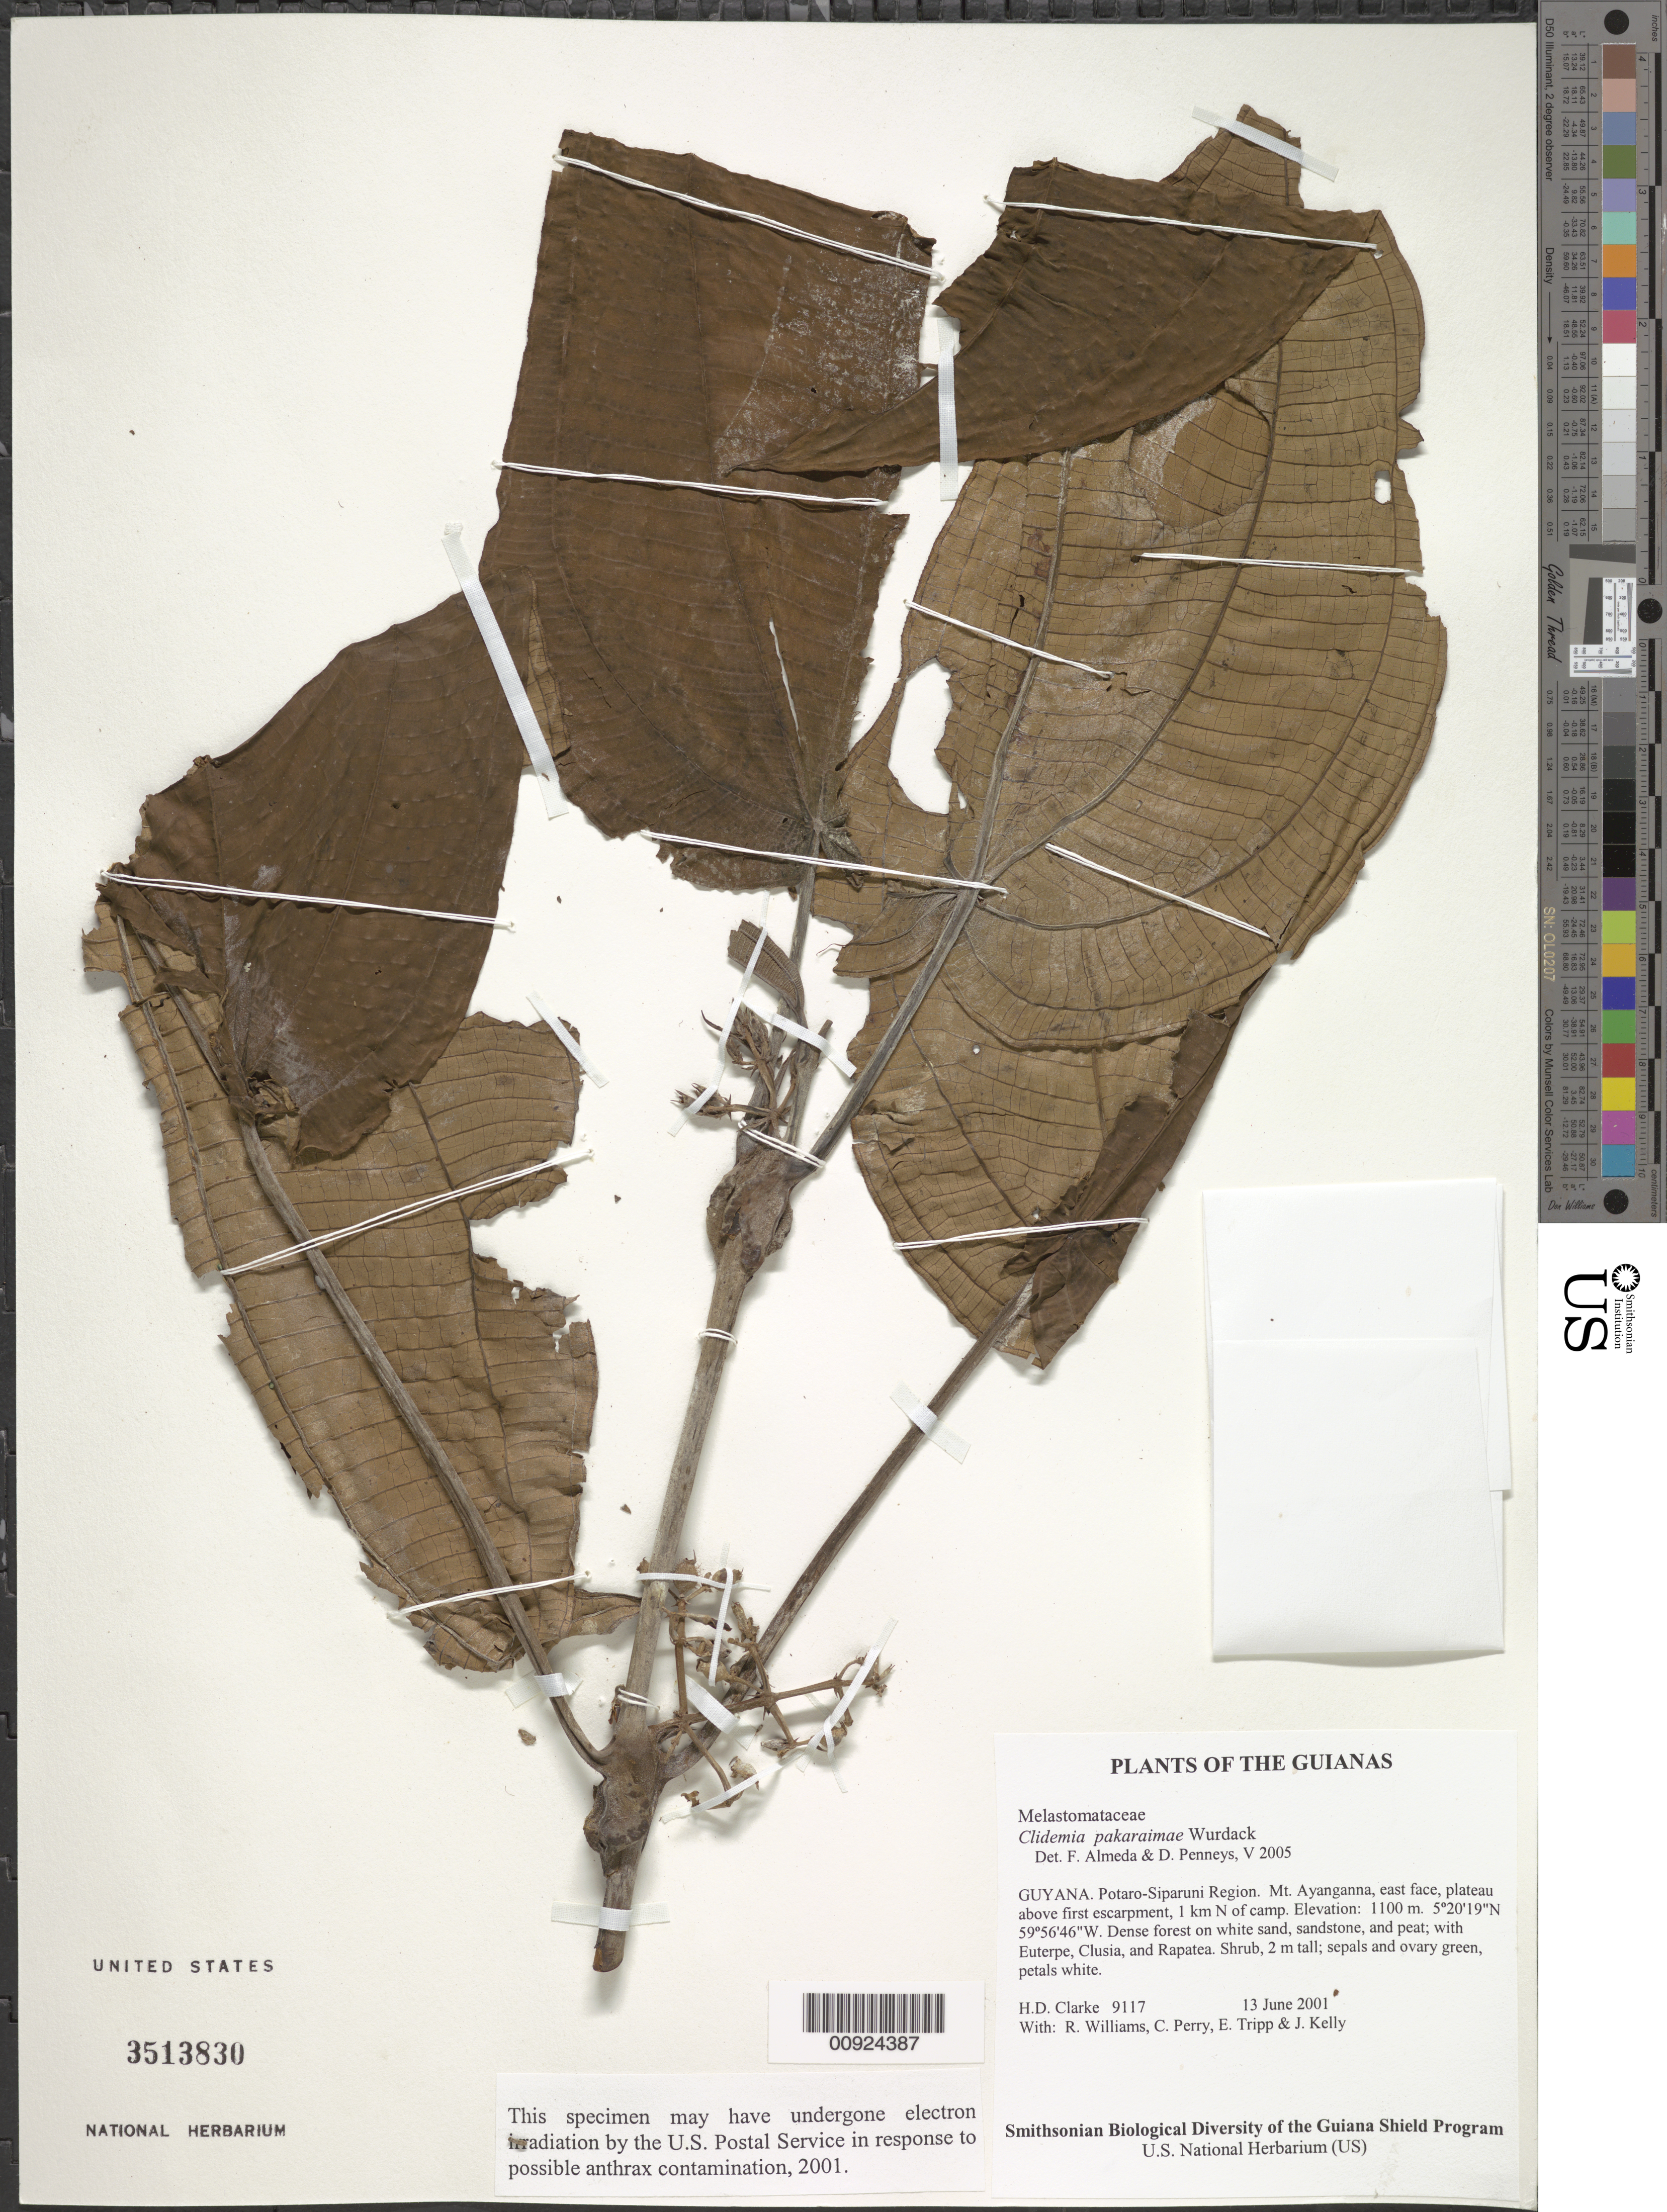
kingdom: Plantae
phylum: Tracheophyta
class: Magnoliopsida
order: Myrtales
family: Melastomataceae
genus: Clidemia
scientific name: Clidemia pakaraimae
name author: Wurdack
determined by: Almeda, F.; Penneys, D. S.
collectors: H. D. Clarke, R. Williams, C. Perry, E. Tripp & J. Kelly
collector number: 9117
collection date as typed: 13 June 2001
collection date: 2001-06-13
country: Guyana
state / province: Potaro-Siparuni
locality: Mt. Ayanganna, east face, plateau above first escarpment, 1 km N of camp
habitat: Dense forest on white sand, sandstone, and peat; with Euterpe, Clusia, and Rapatea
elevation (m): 1100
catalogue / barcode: US 3513830